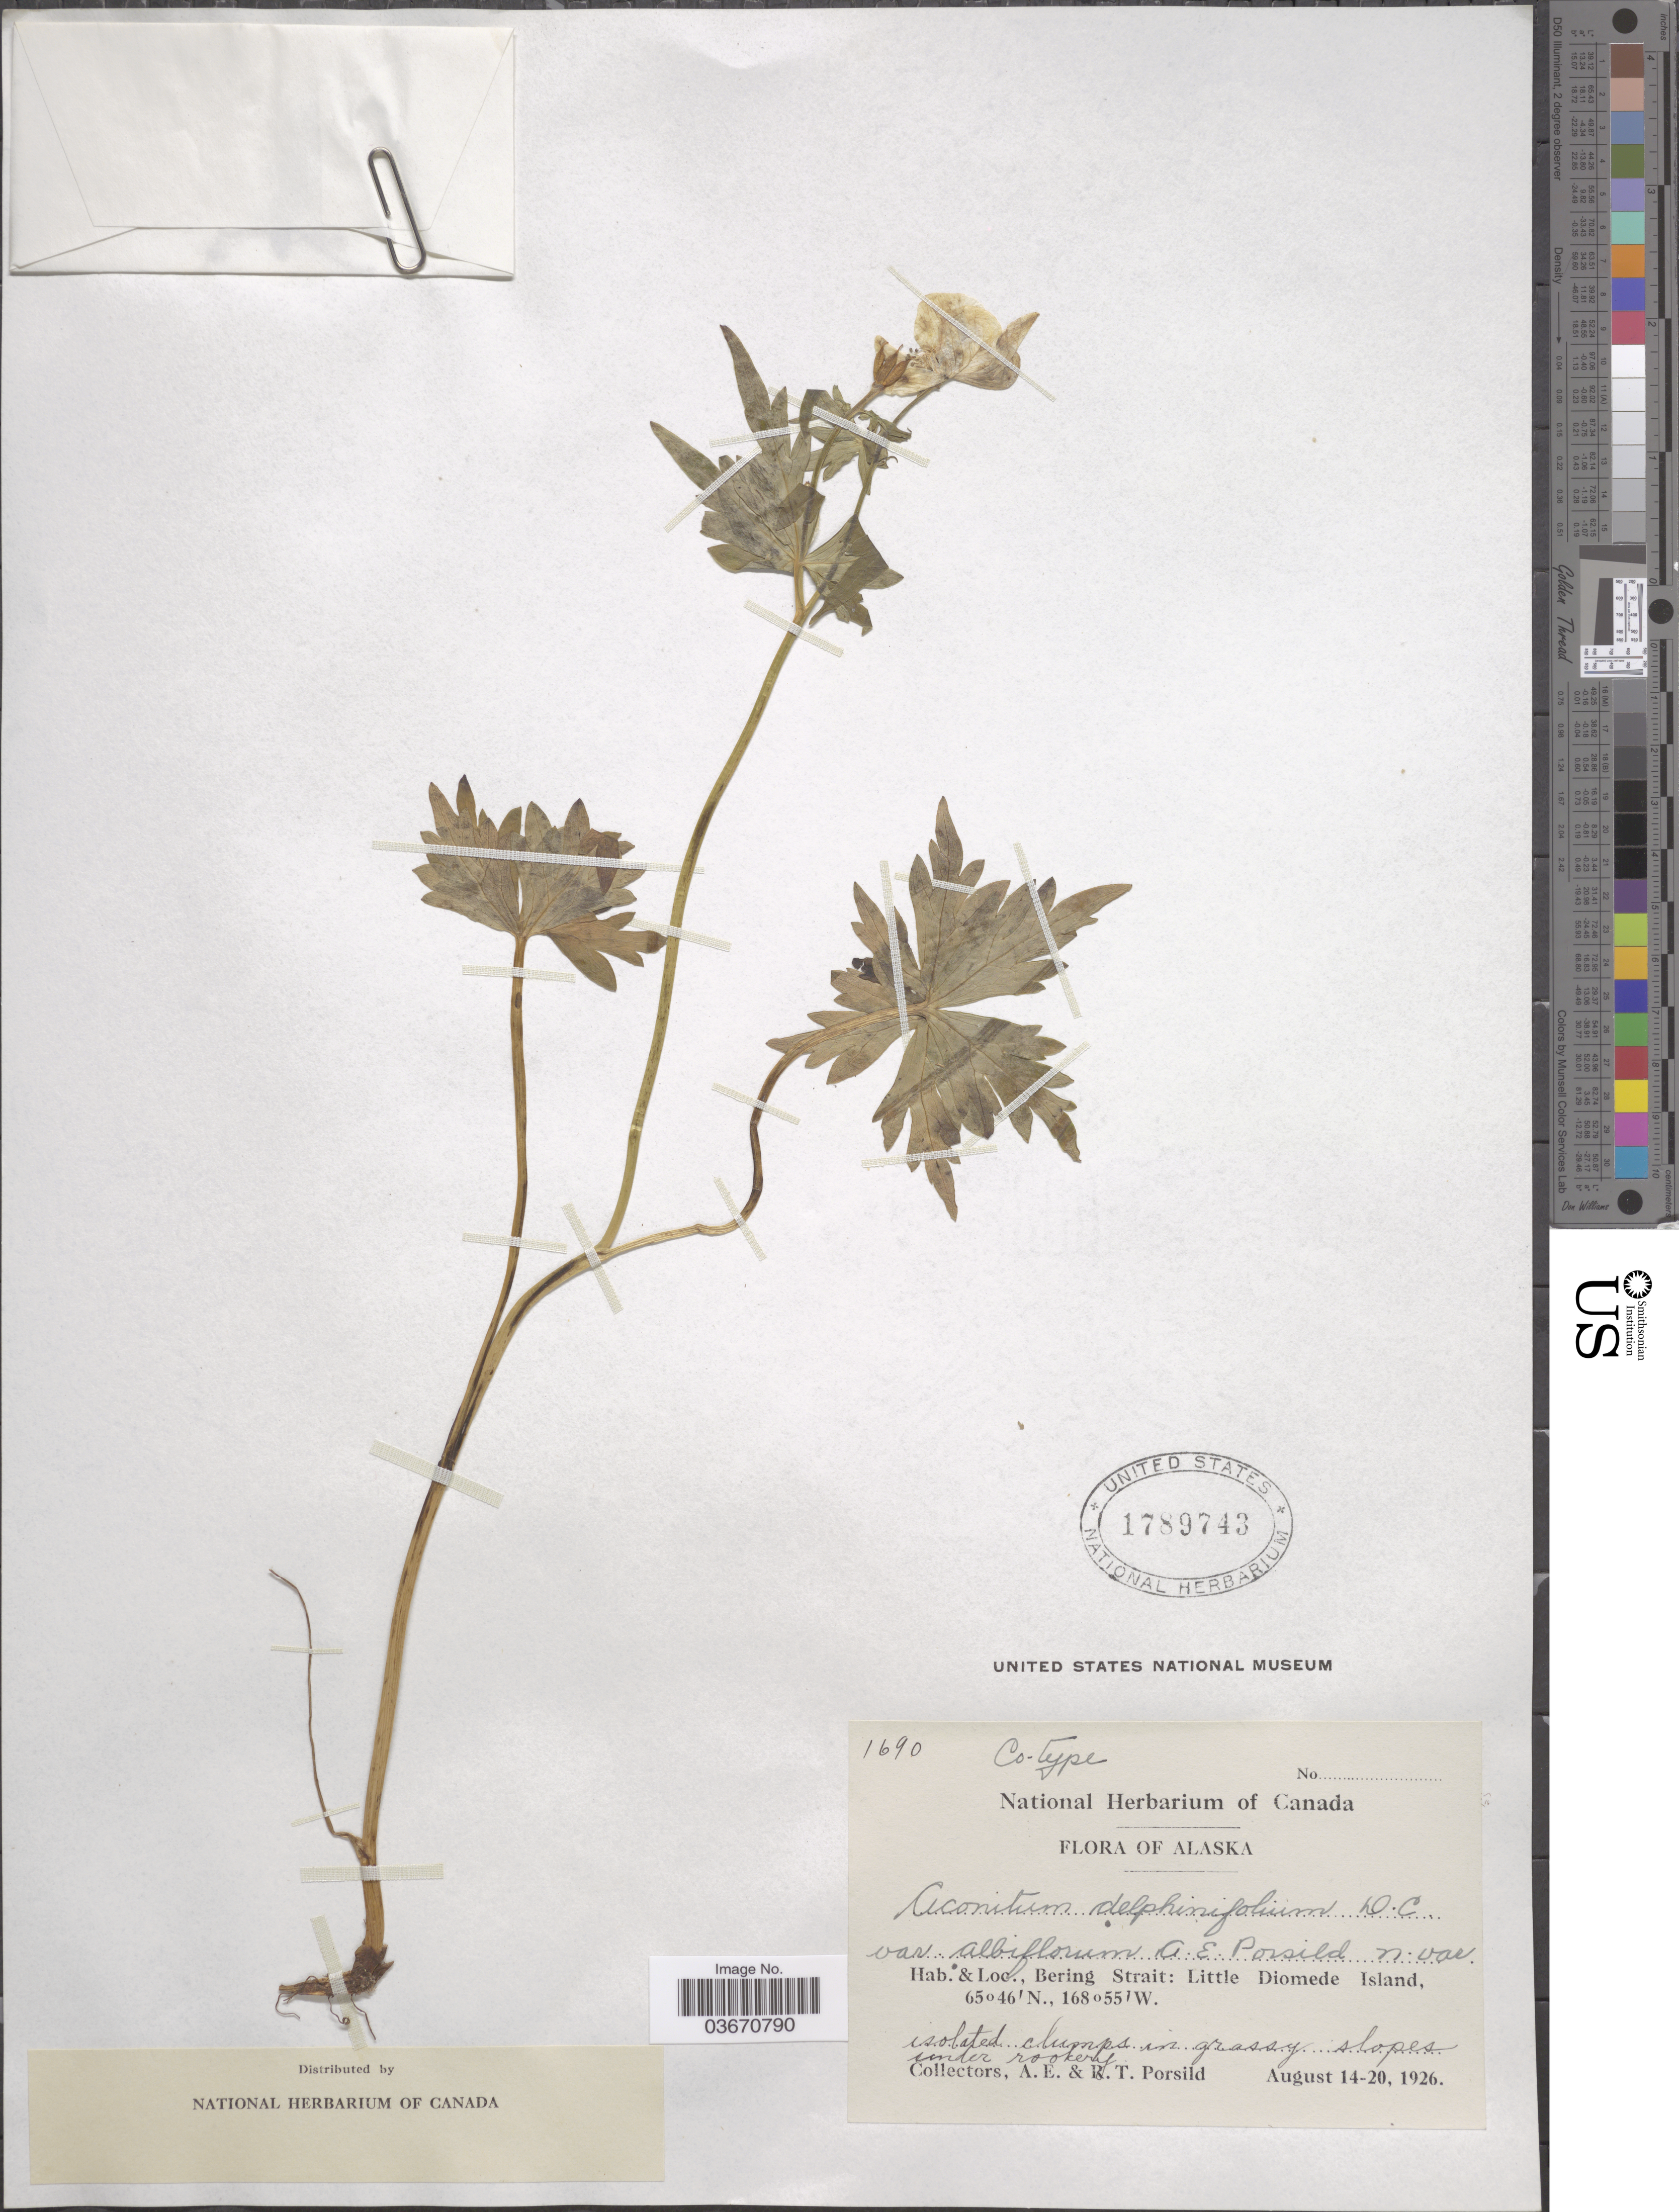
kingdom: Plantae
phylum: Tracheophyta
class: Magnoliopsida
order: Ranunculales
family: Ranunculaceae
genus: Aconitum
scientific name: Aconitum delphinifolium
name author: DC.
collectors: A. E. Porsild & R. T. Porsild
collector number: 1690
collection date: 1926-08-14/1926-08-20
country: United States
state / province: Alaska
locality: Bering Strait: Little Diomede Island.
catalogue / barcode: US 1789743